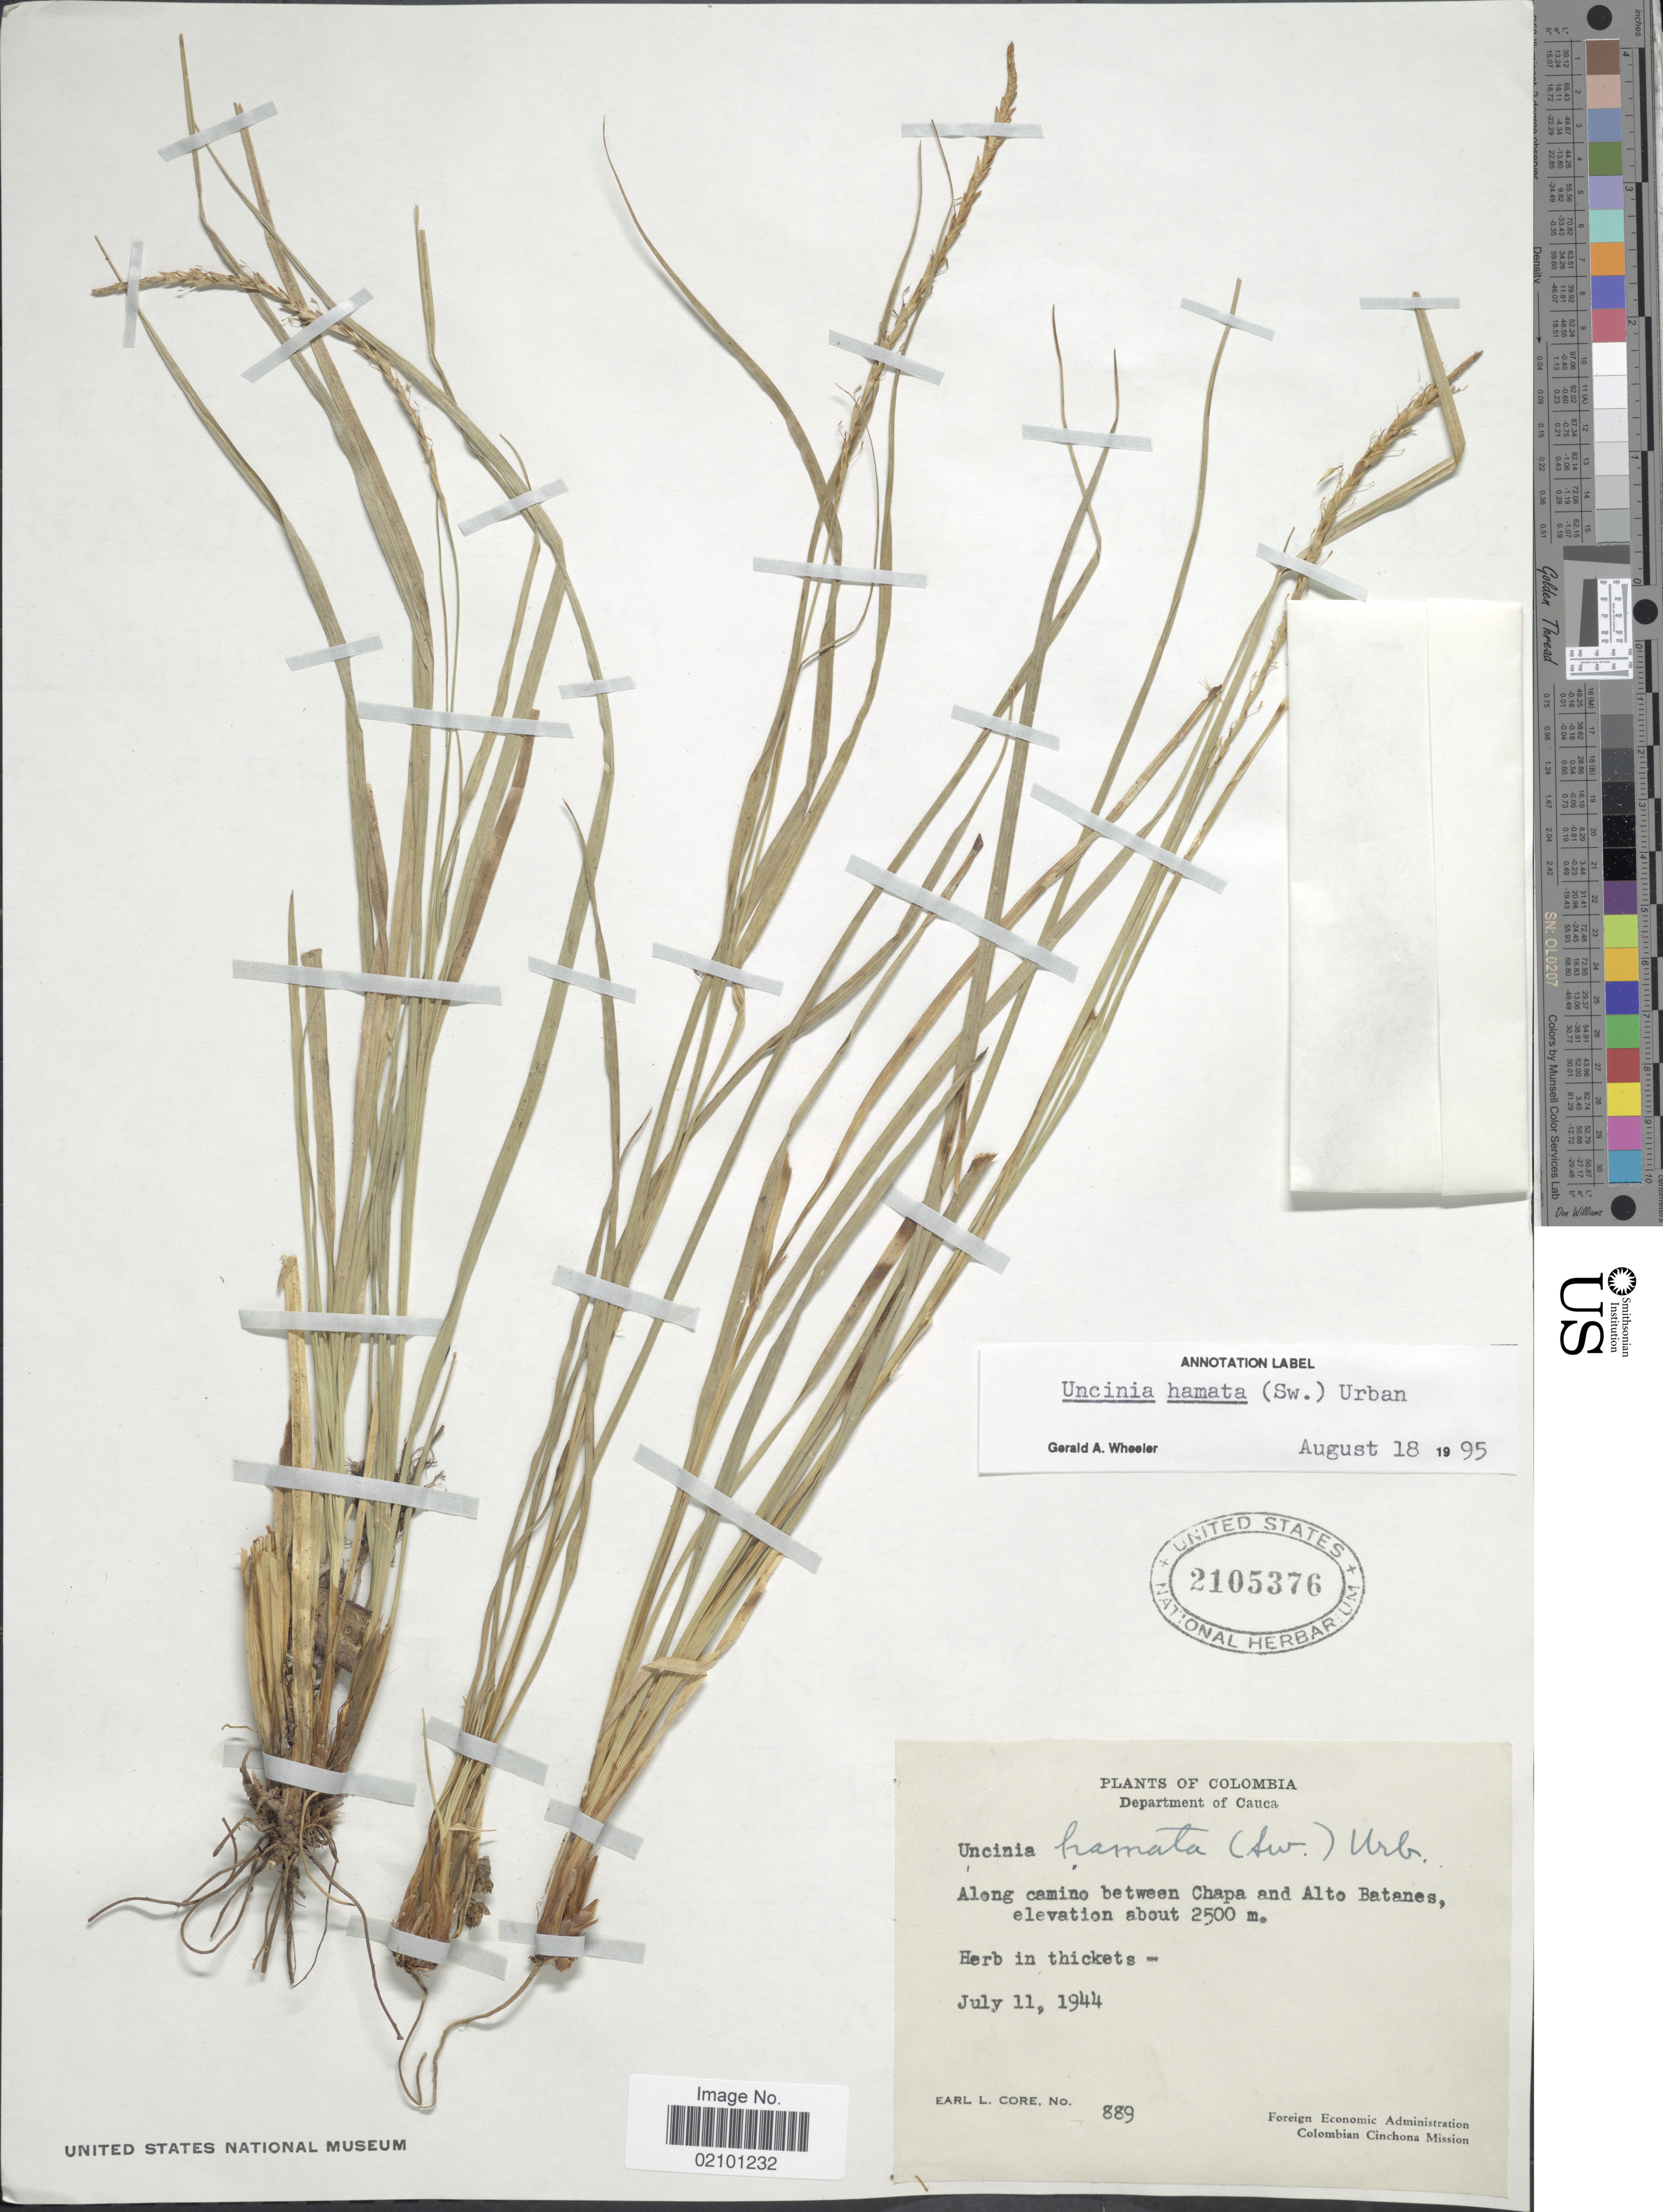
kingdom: Plantae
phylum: Tracheophyta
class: Liliopsida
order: Poales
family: Cyperaceae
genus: Carex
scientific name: Carex hamata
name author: Sw.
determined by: Strong, M. T., (US), Smithsonian Institution - National Museum of Natural History (UNITED STATES)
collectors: E. L. Core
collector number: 889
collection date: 1944-07-11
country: Colombia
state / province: Cauca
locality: Department of Cauca. Along camino between Chapa and Alto Batanes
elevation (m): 2500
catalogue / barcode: US 2105376